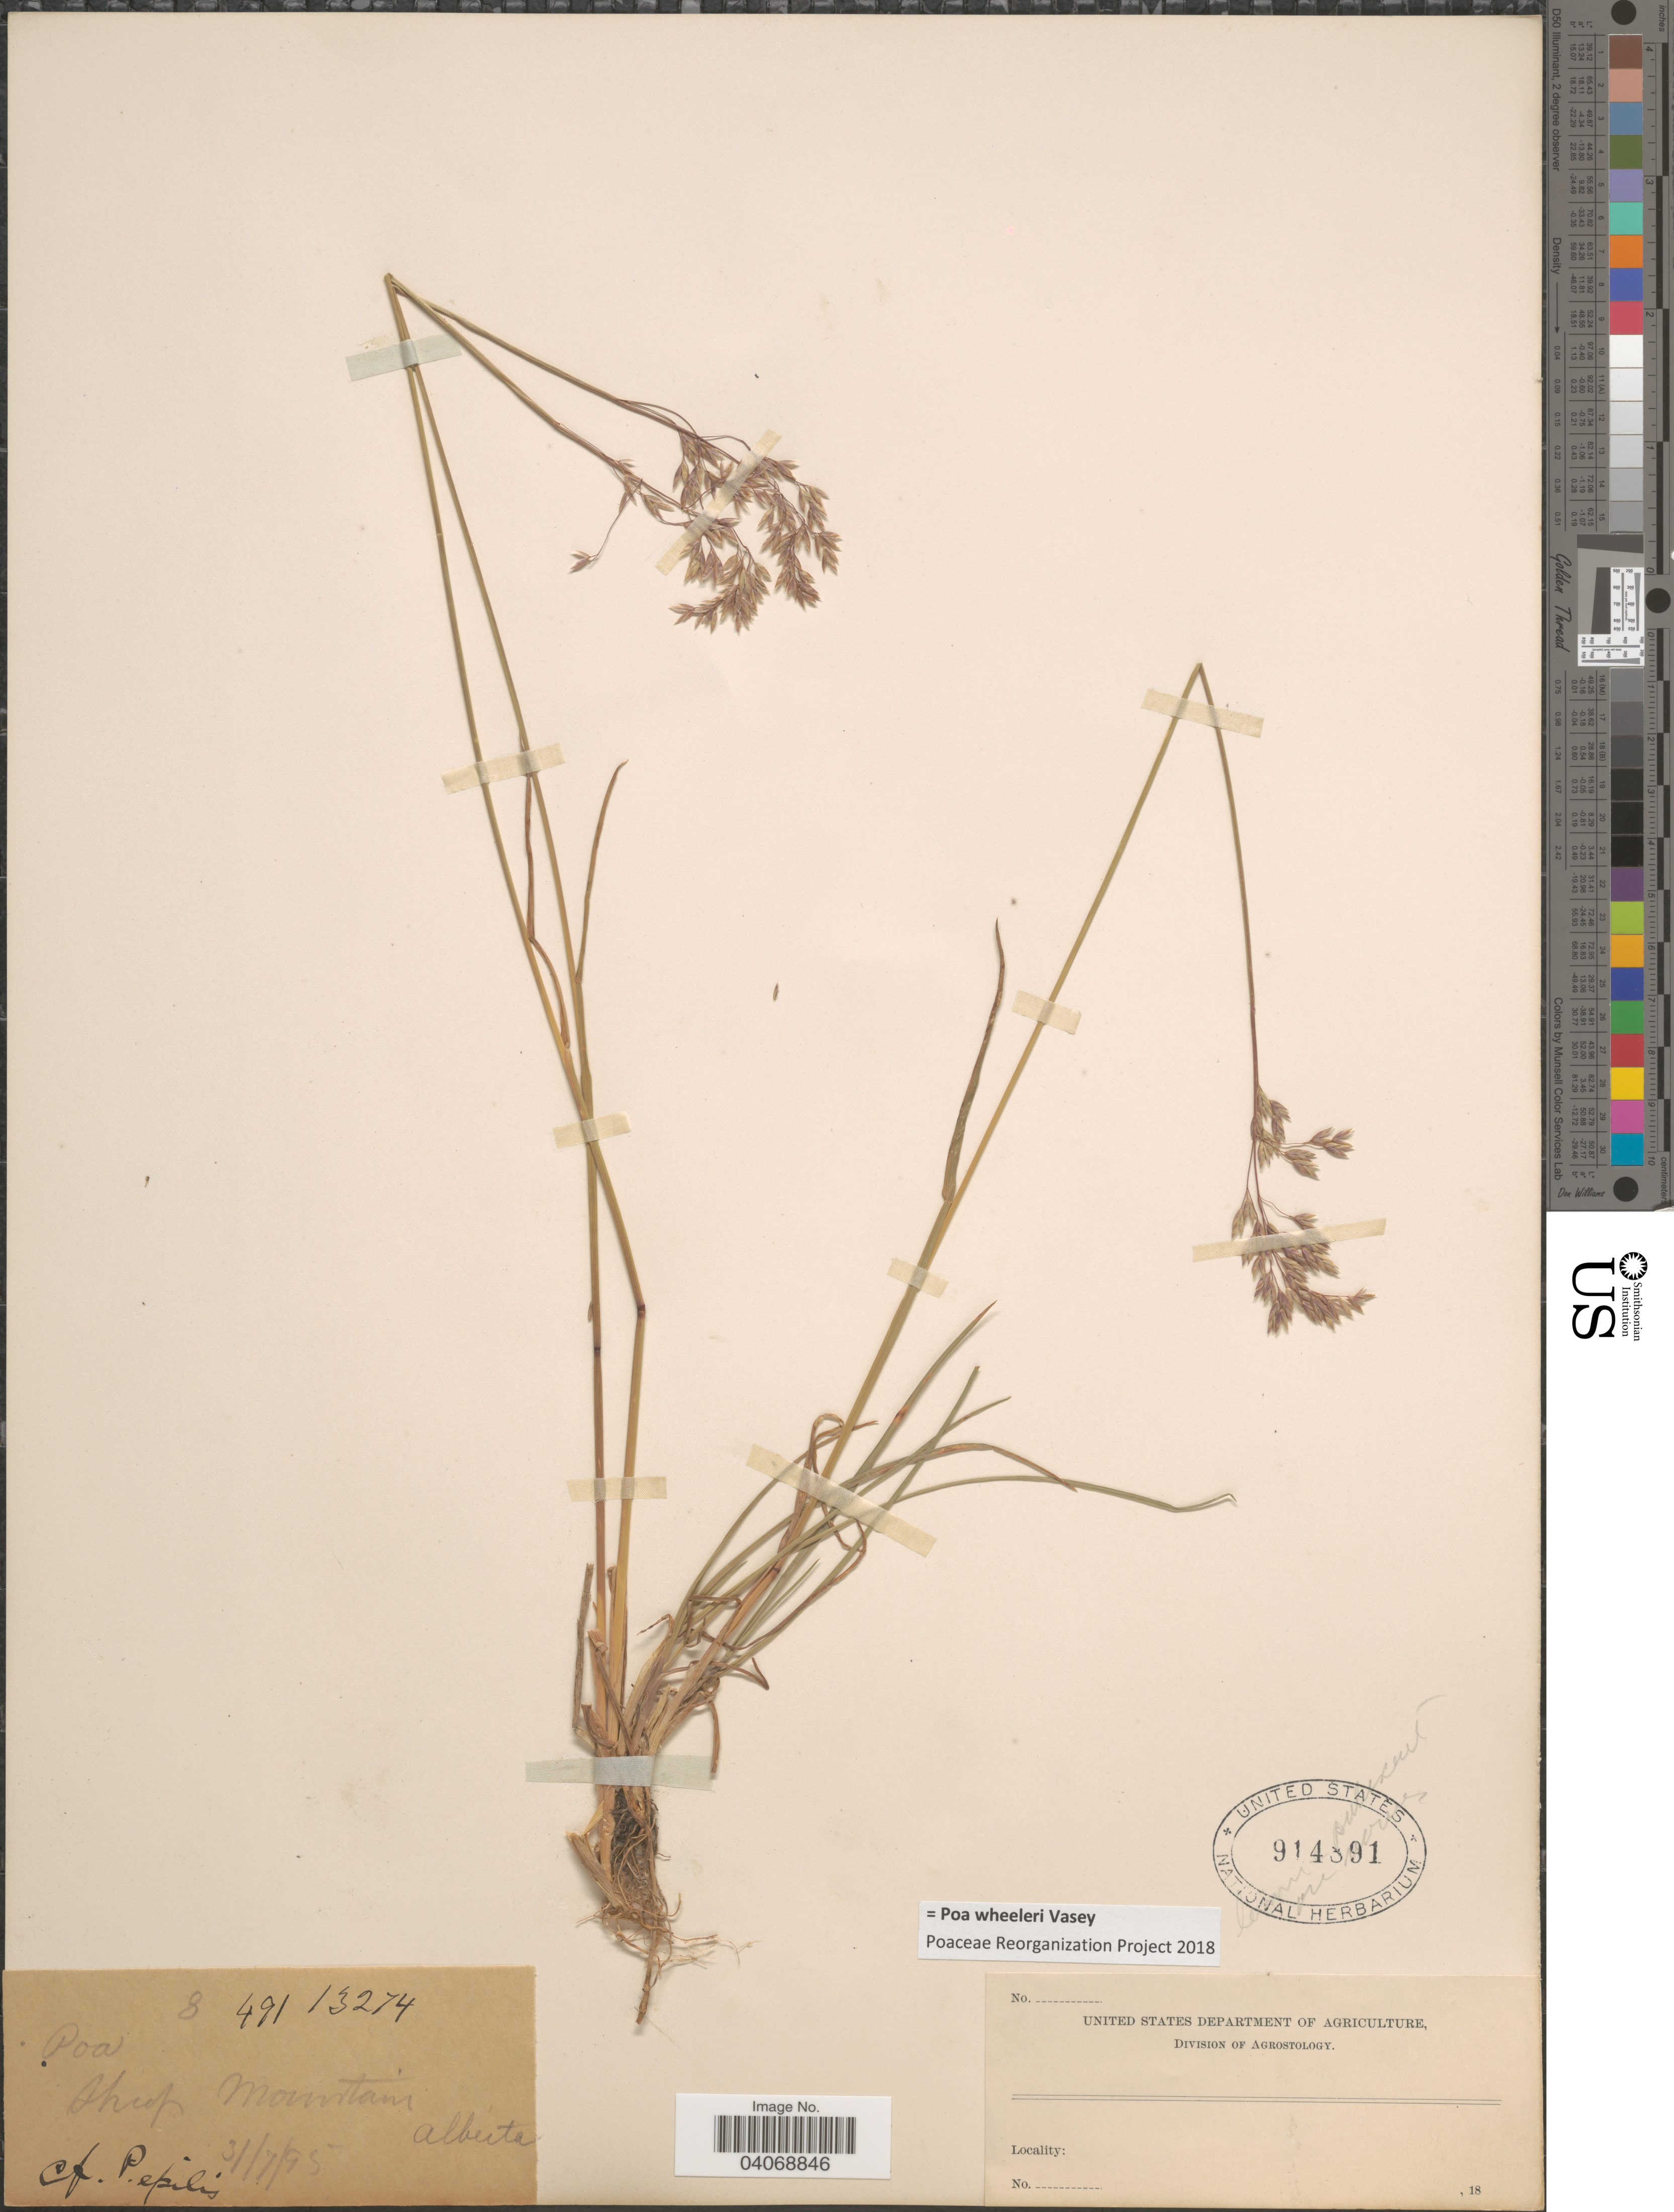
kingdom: Plantae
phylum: Tracheophyta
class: Liliopsida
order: Poales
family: Poaceae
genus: Poa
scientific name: Poa wheeleri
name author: Vasey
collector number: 491/13274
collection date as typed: Transcribed d/m/y: 31/7/95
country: Canada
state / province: Alberta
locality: Sheep Mountain.